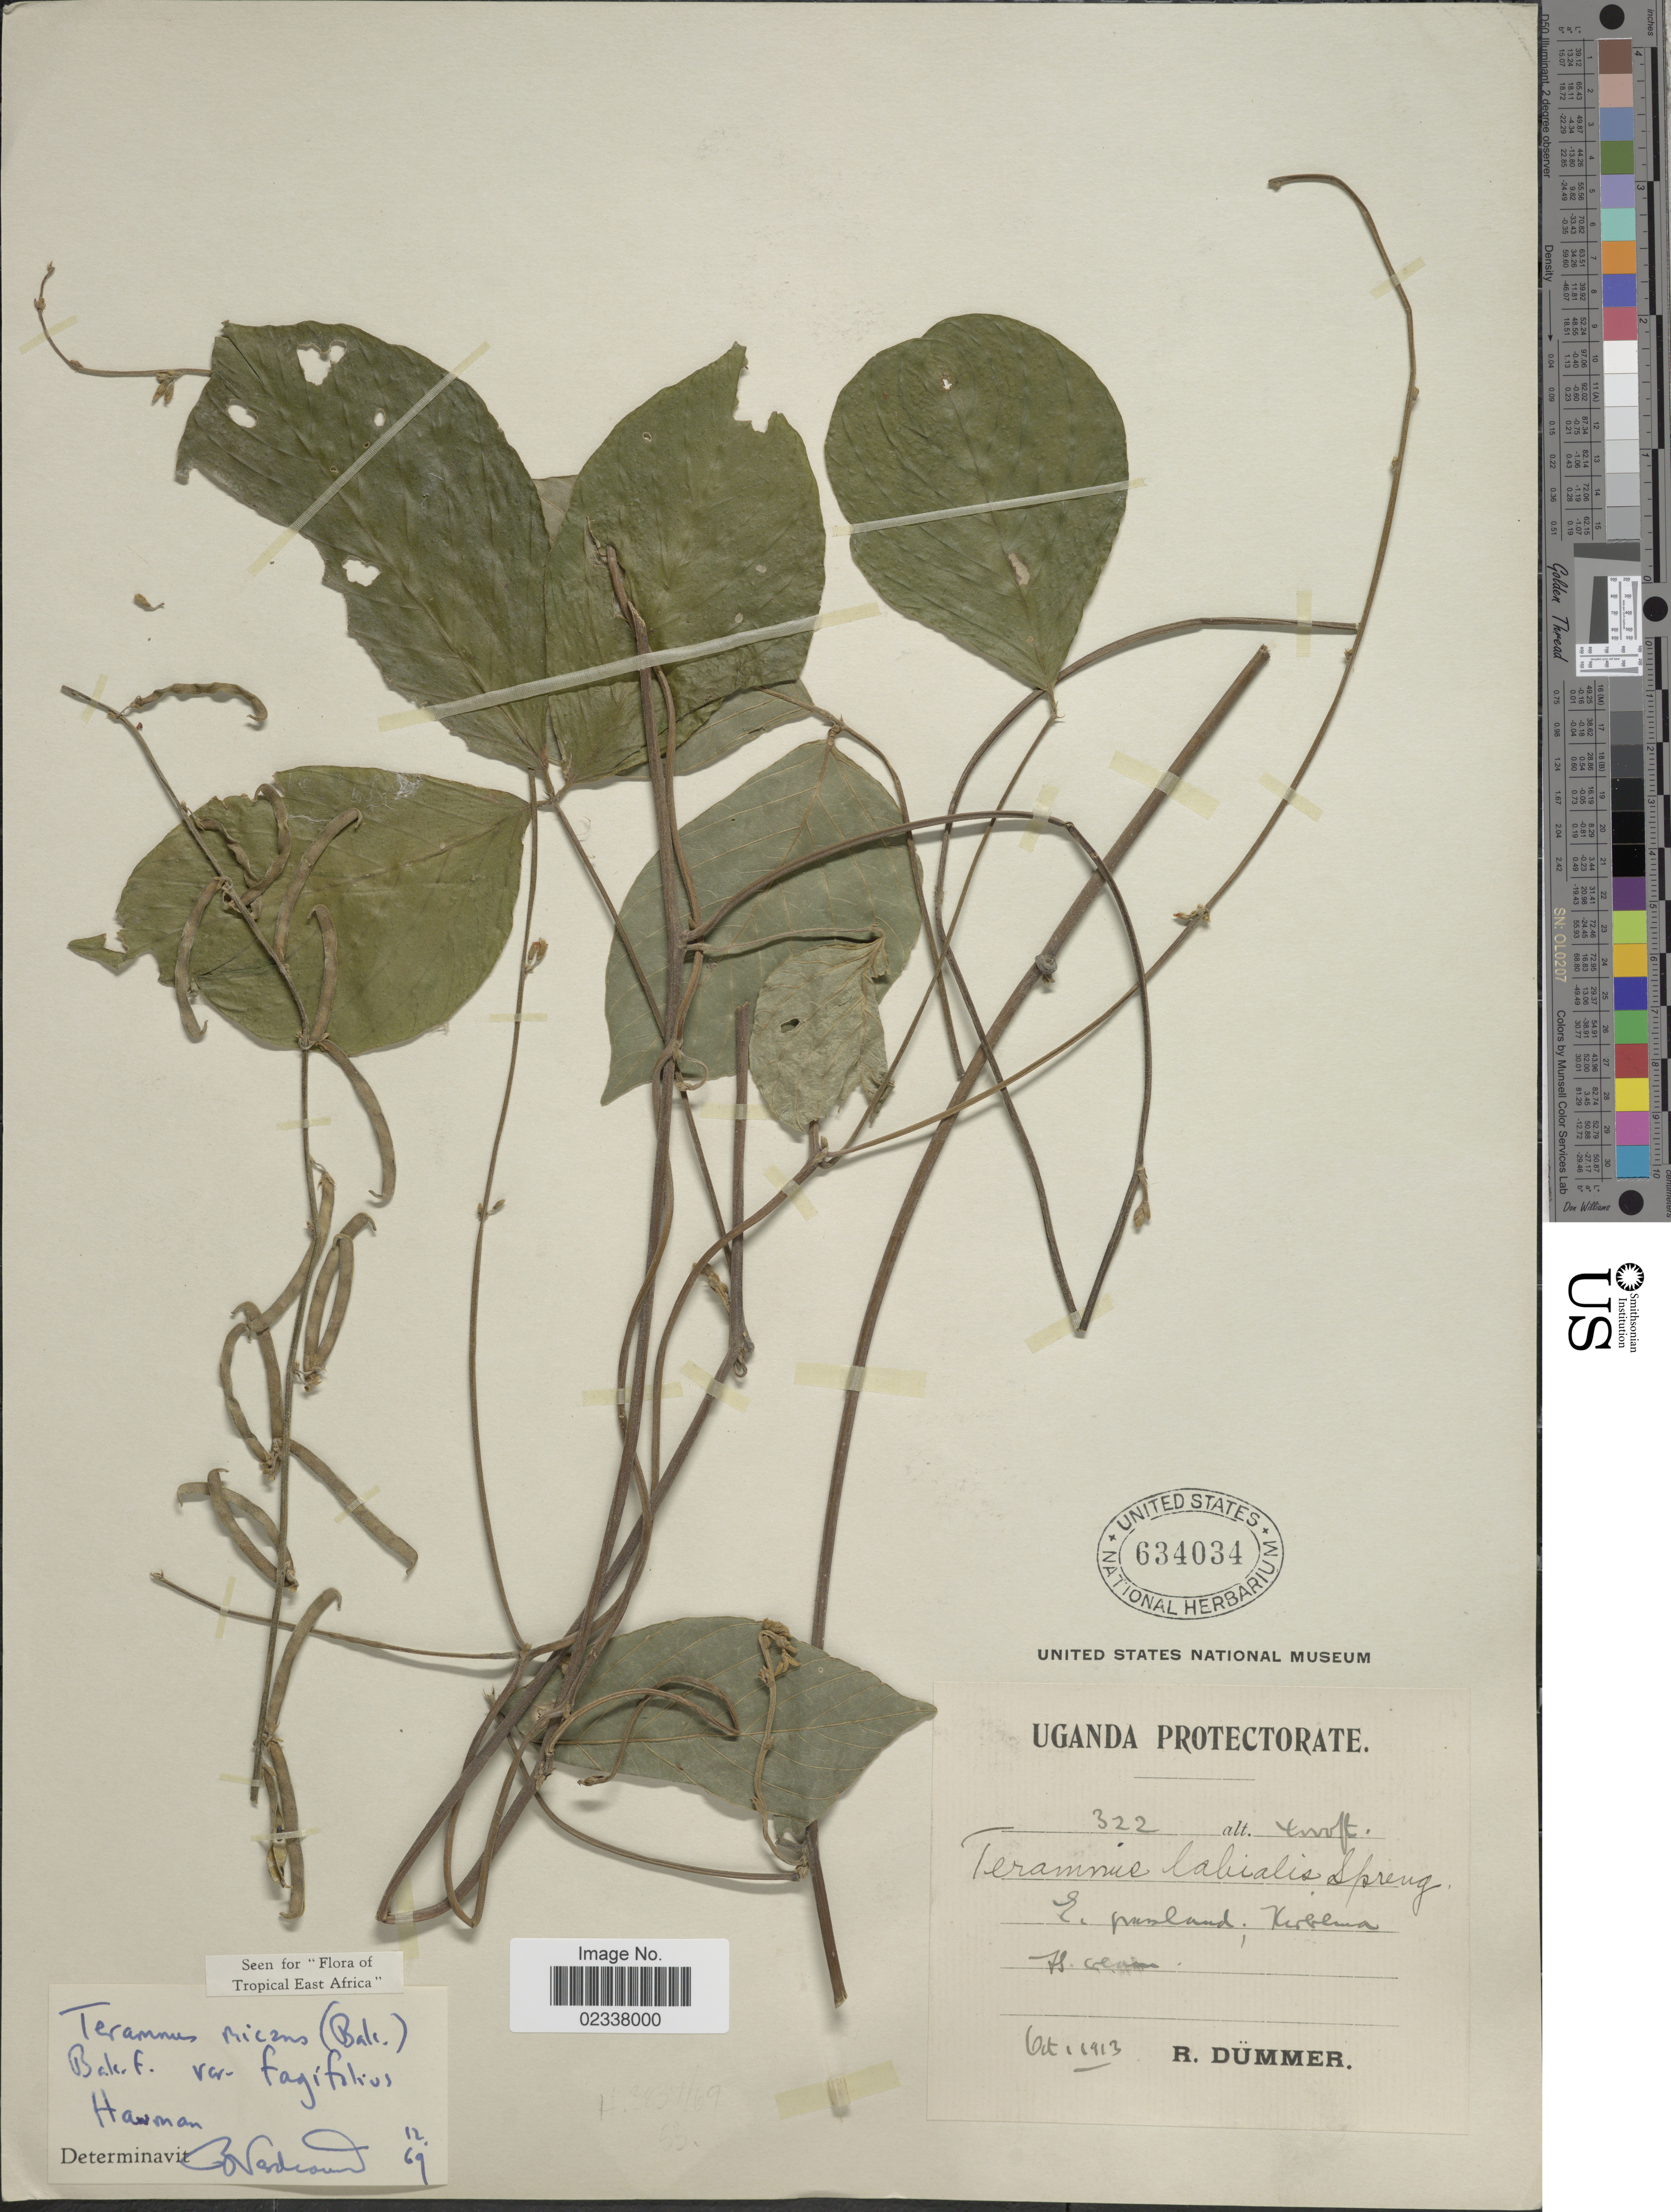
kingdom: Plantae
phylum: Tracheophyta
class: Magnoliopsida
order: Fabales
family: Fabaceae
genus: Teramnus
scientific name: Teramnus micans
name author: (Welw. ex Baker) Baker f.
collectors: R. A. Dümmer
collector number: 322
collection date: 1913-10-01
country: Uganda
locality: Uganda Protectorate, E grassland; [illegible text]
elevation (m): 1219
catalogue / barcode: US 634034